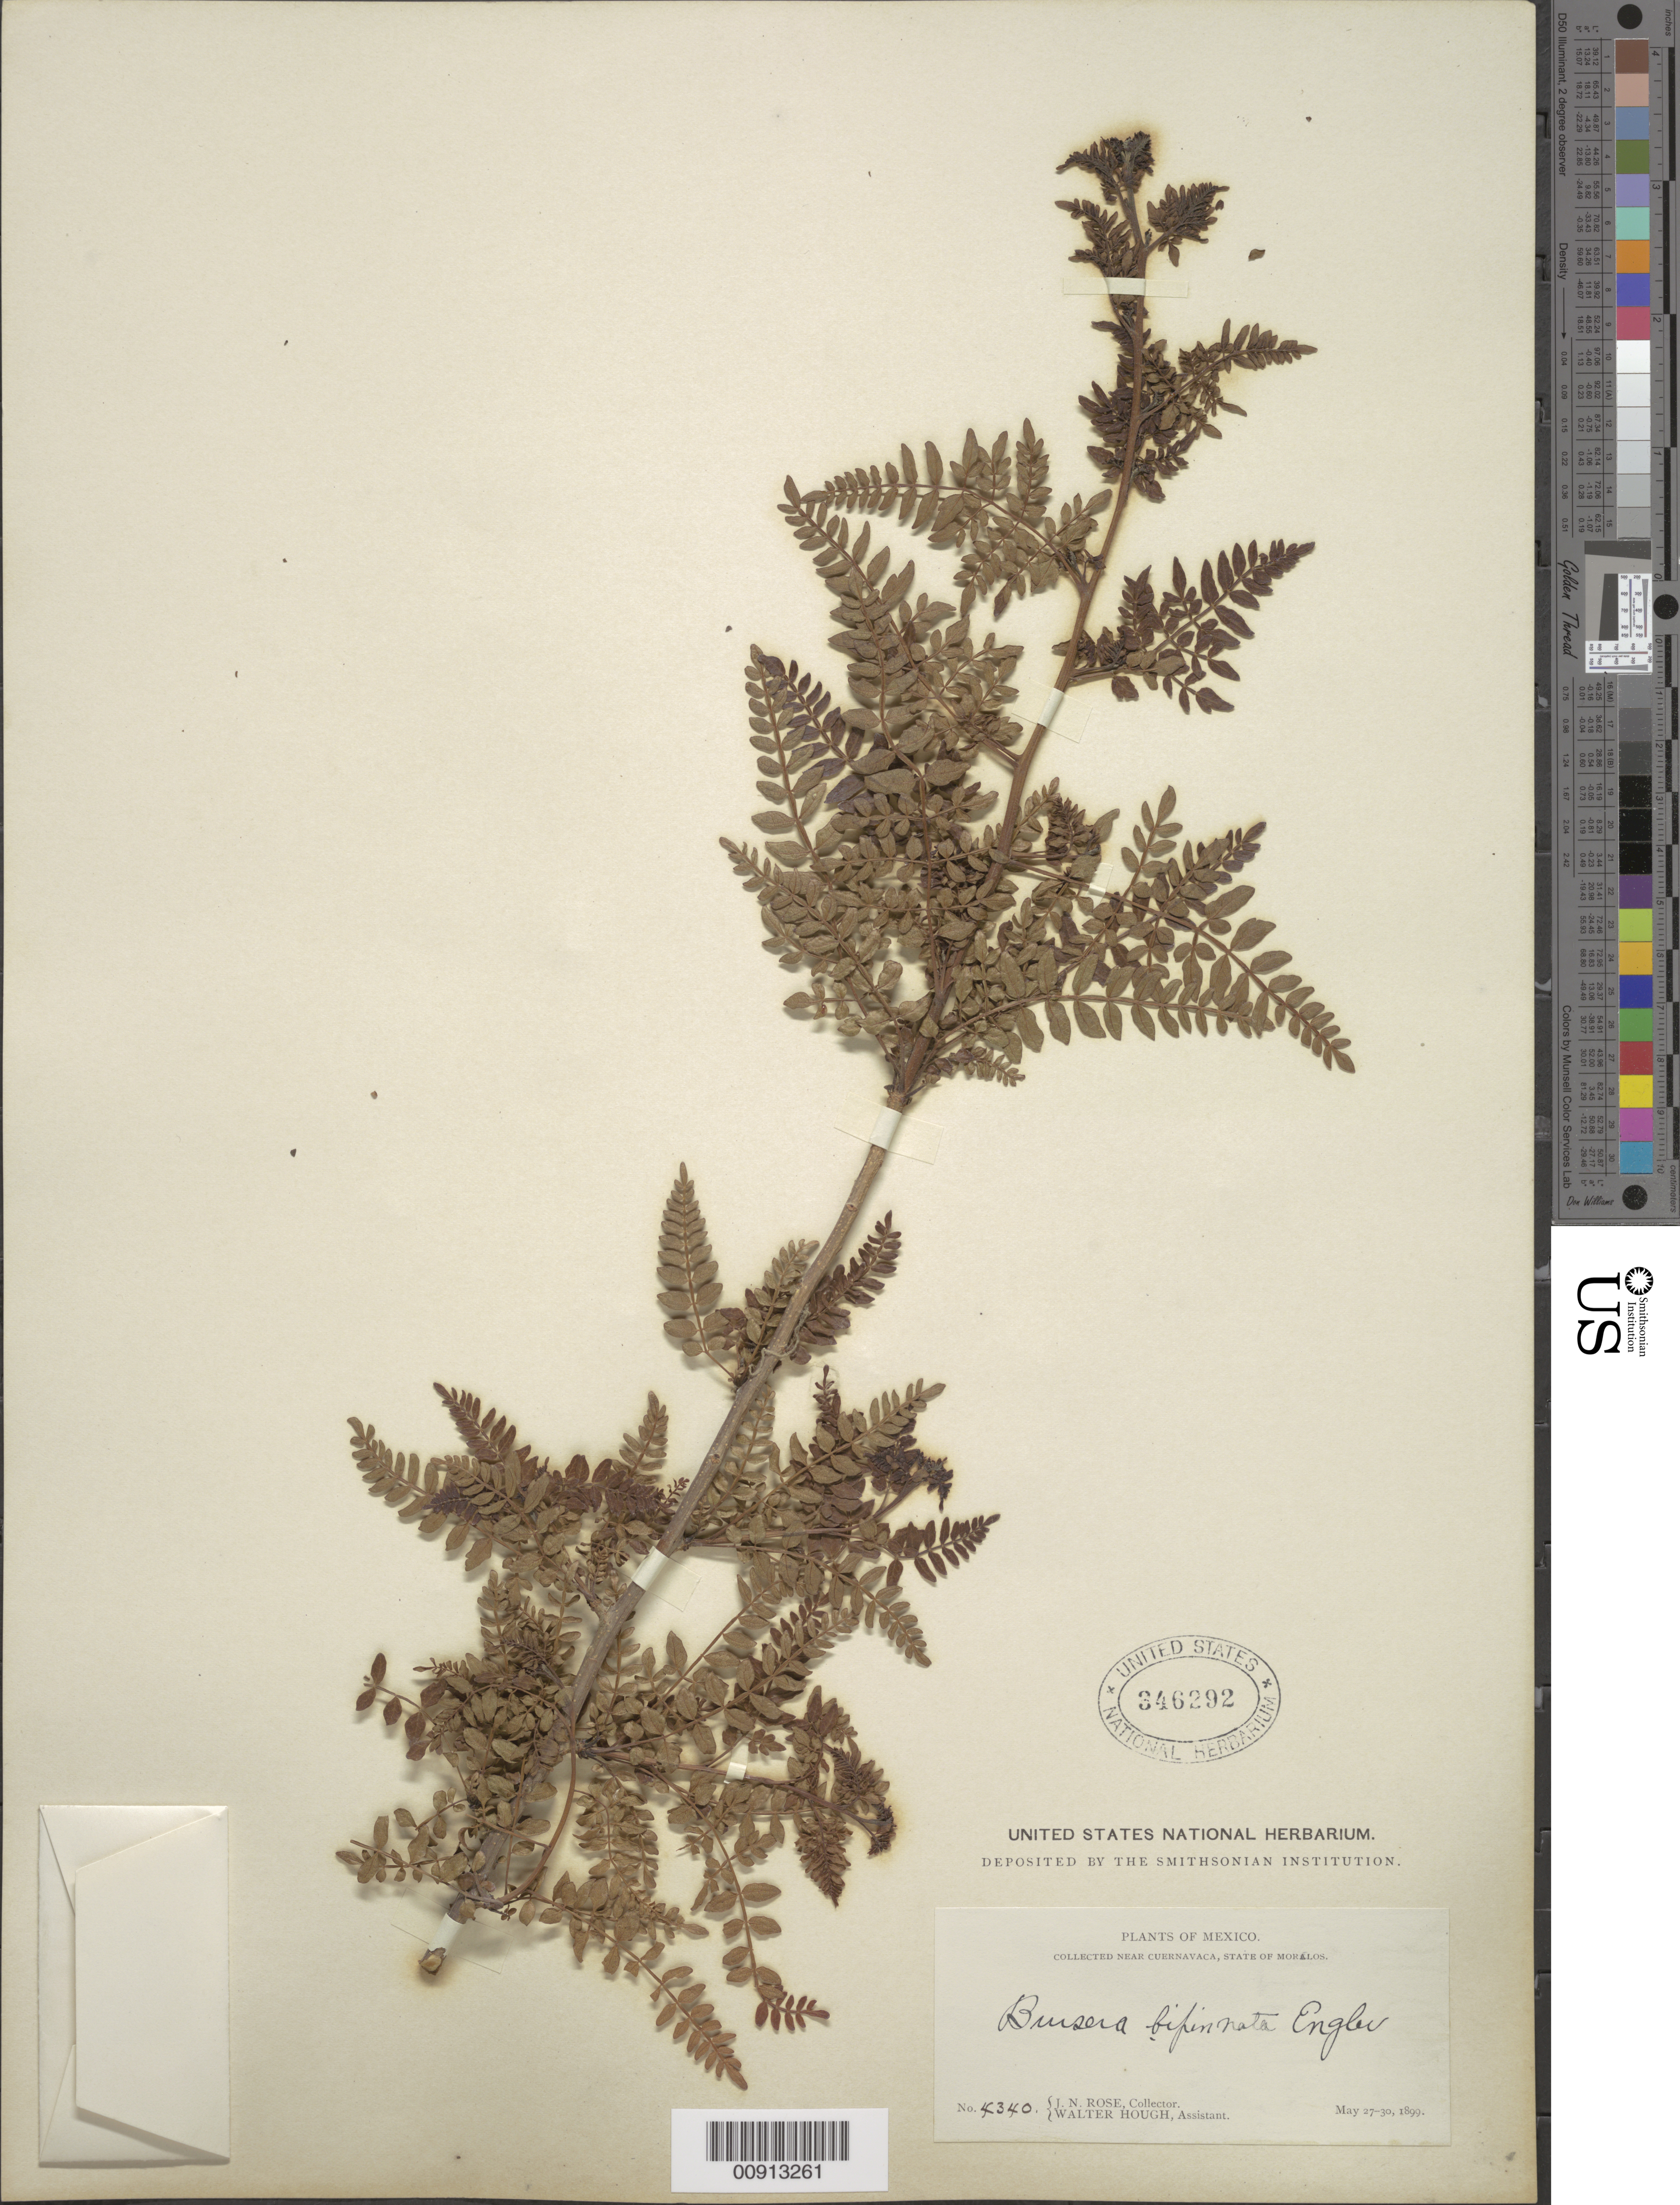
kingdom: Plantae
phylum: Tracheophyta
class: Magnoliopsida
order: Sapindales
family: Burseraceae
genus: Bursera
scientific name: Bursera bipinnata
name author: Engl.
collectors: J. N. Rose & W. Hough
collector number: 4340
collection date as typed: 27 May 1899 to 30 May 1899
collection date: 1899-05-27/1899-05-30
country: Mexico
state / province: Morelos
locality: Cuernavaca, State of Morelos.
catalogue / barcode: US 346292